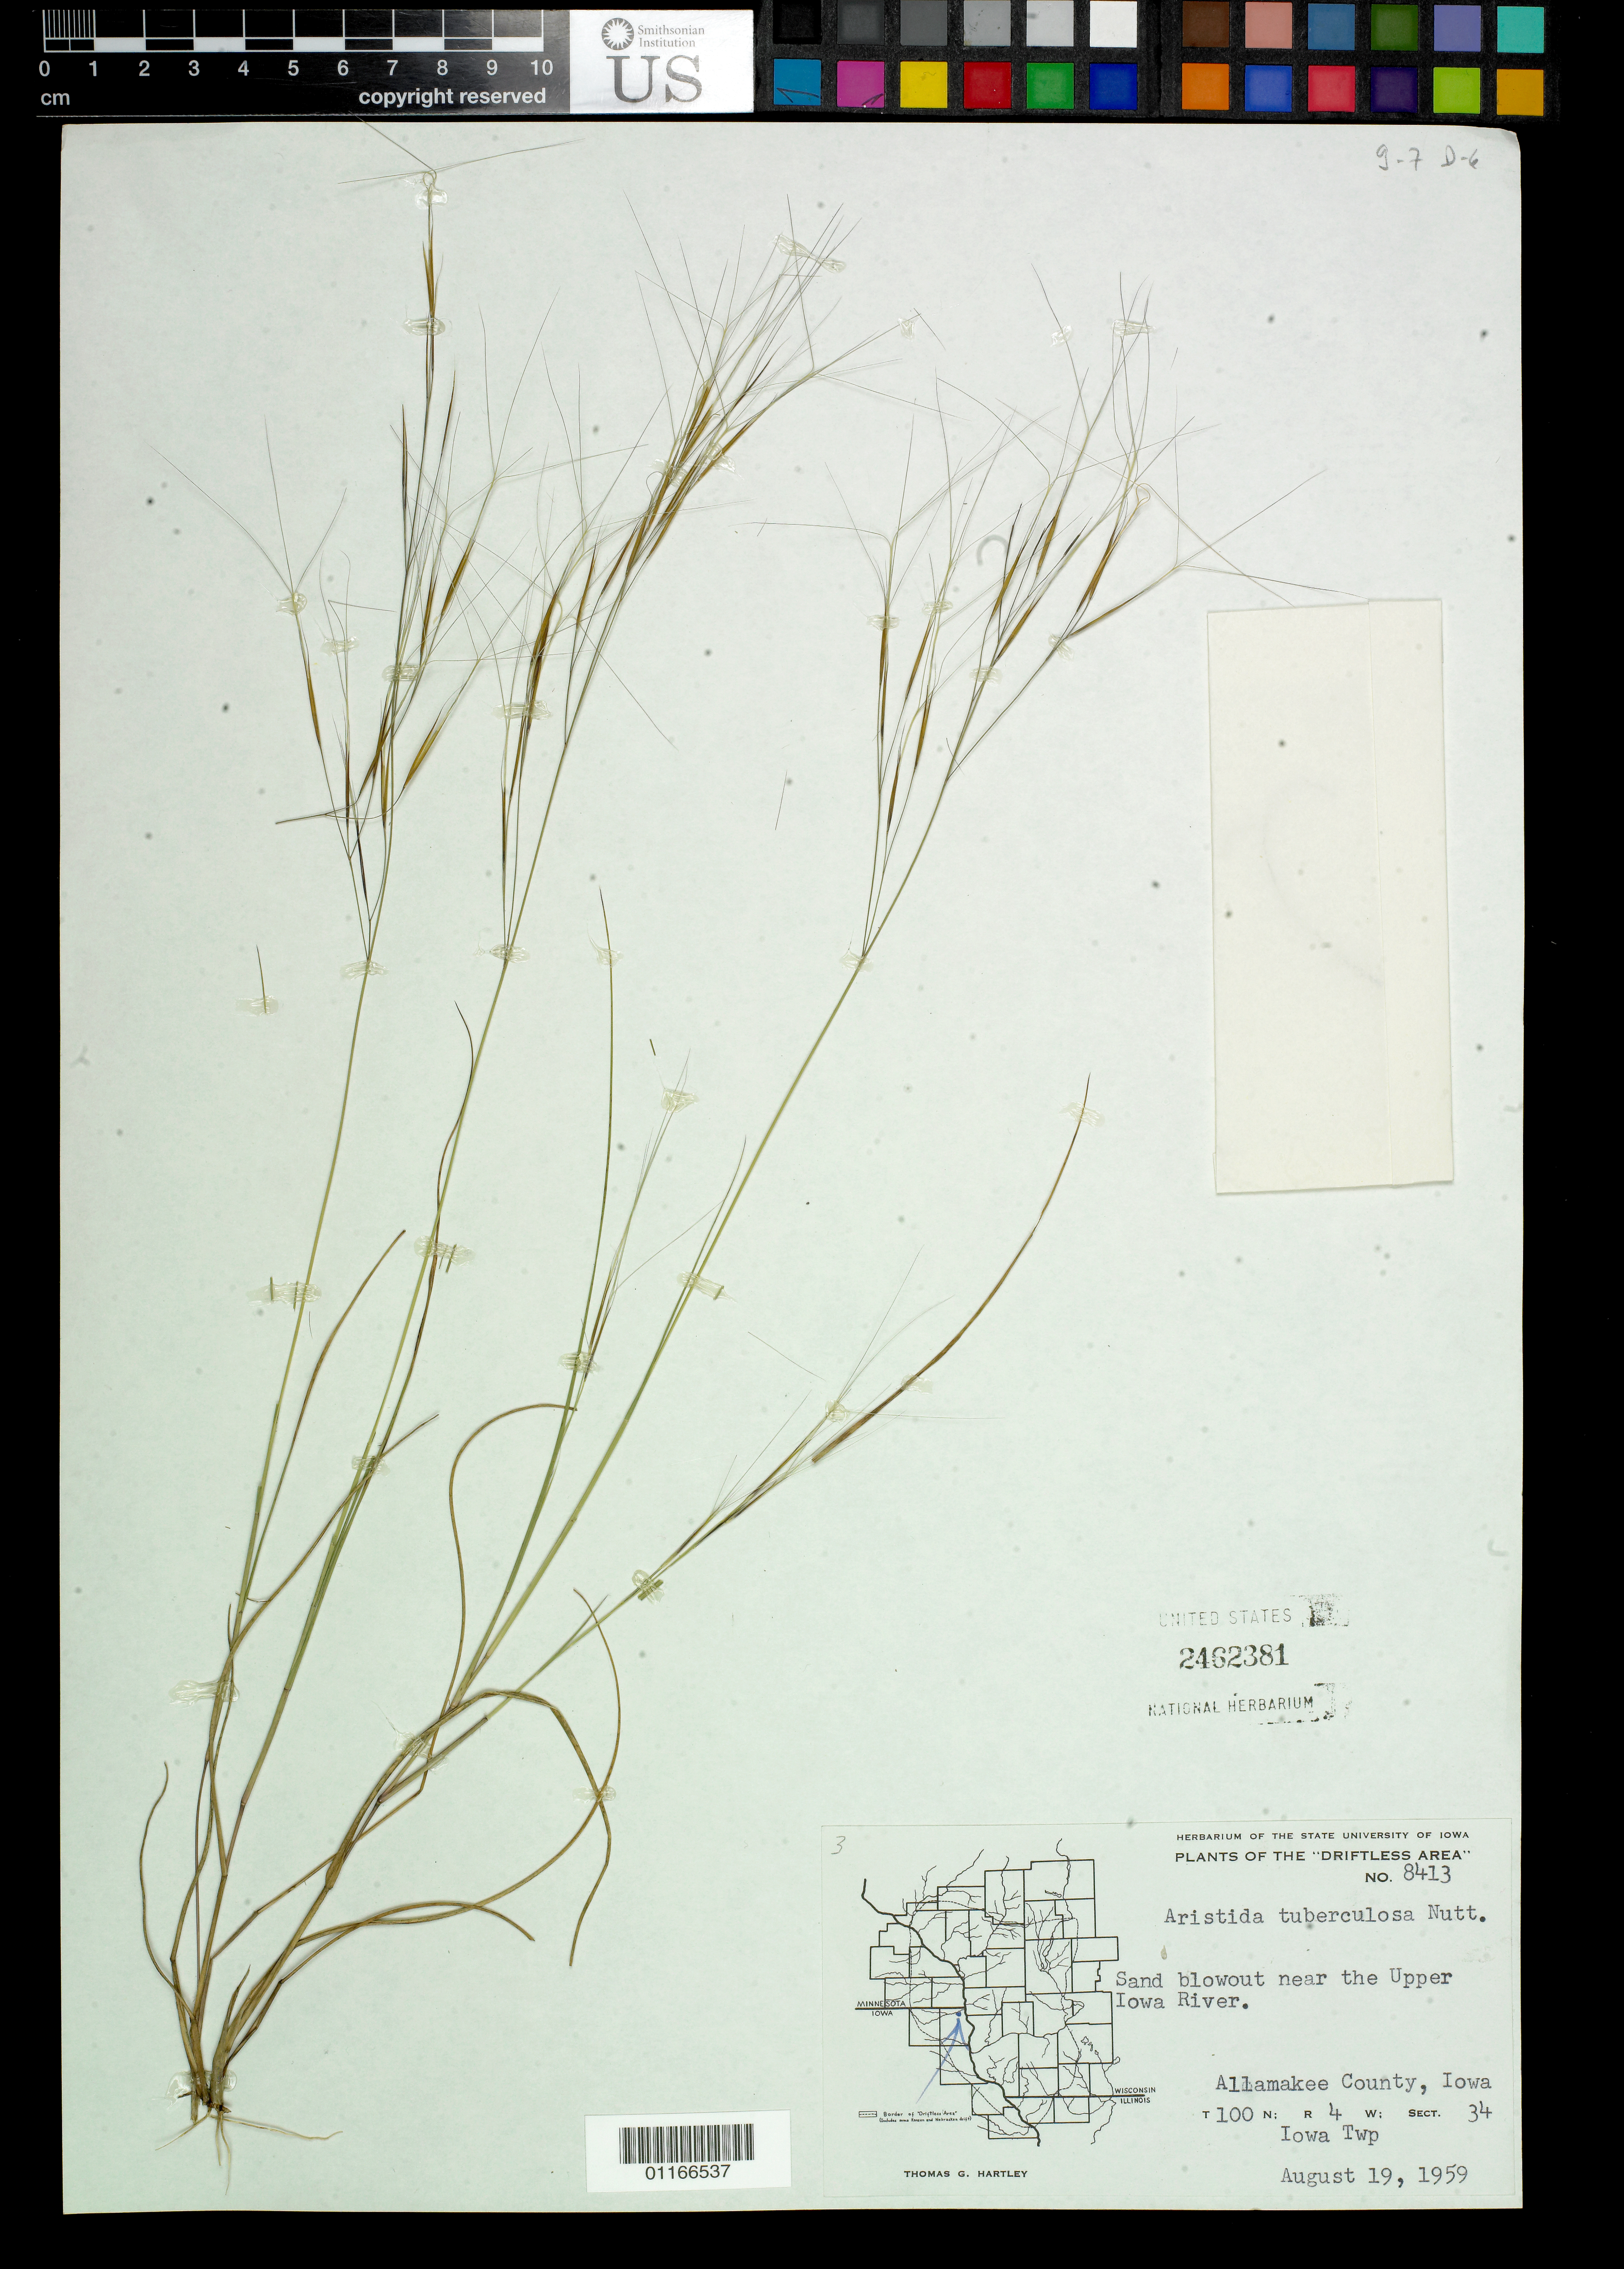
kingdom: Plantae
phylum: Tracheophyta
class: Liliopsida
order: Poales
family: Poaceae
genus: Aristida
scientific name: Aristida tuberculosa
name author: Nutt.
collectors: T. G. Hartley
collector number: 8413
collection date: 1959-08-19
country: United States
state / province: Iowa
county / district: Allamakee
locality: Sand blowout near the Upper Iowa River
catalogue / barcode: US 2462381